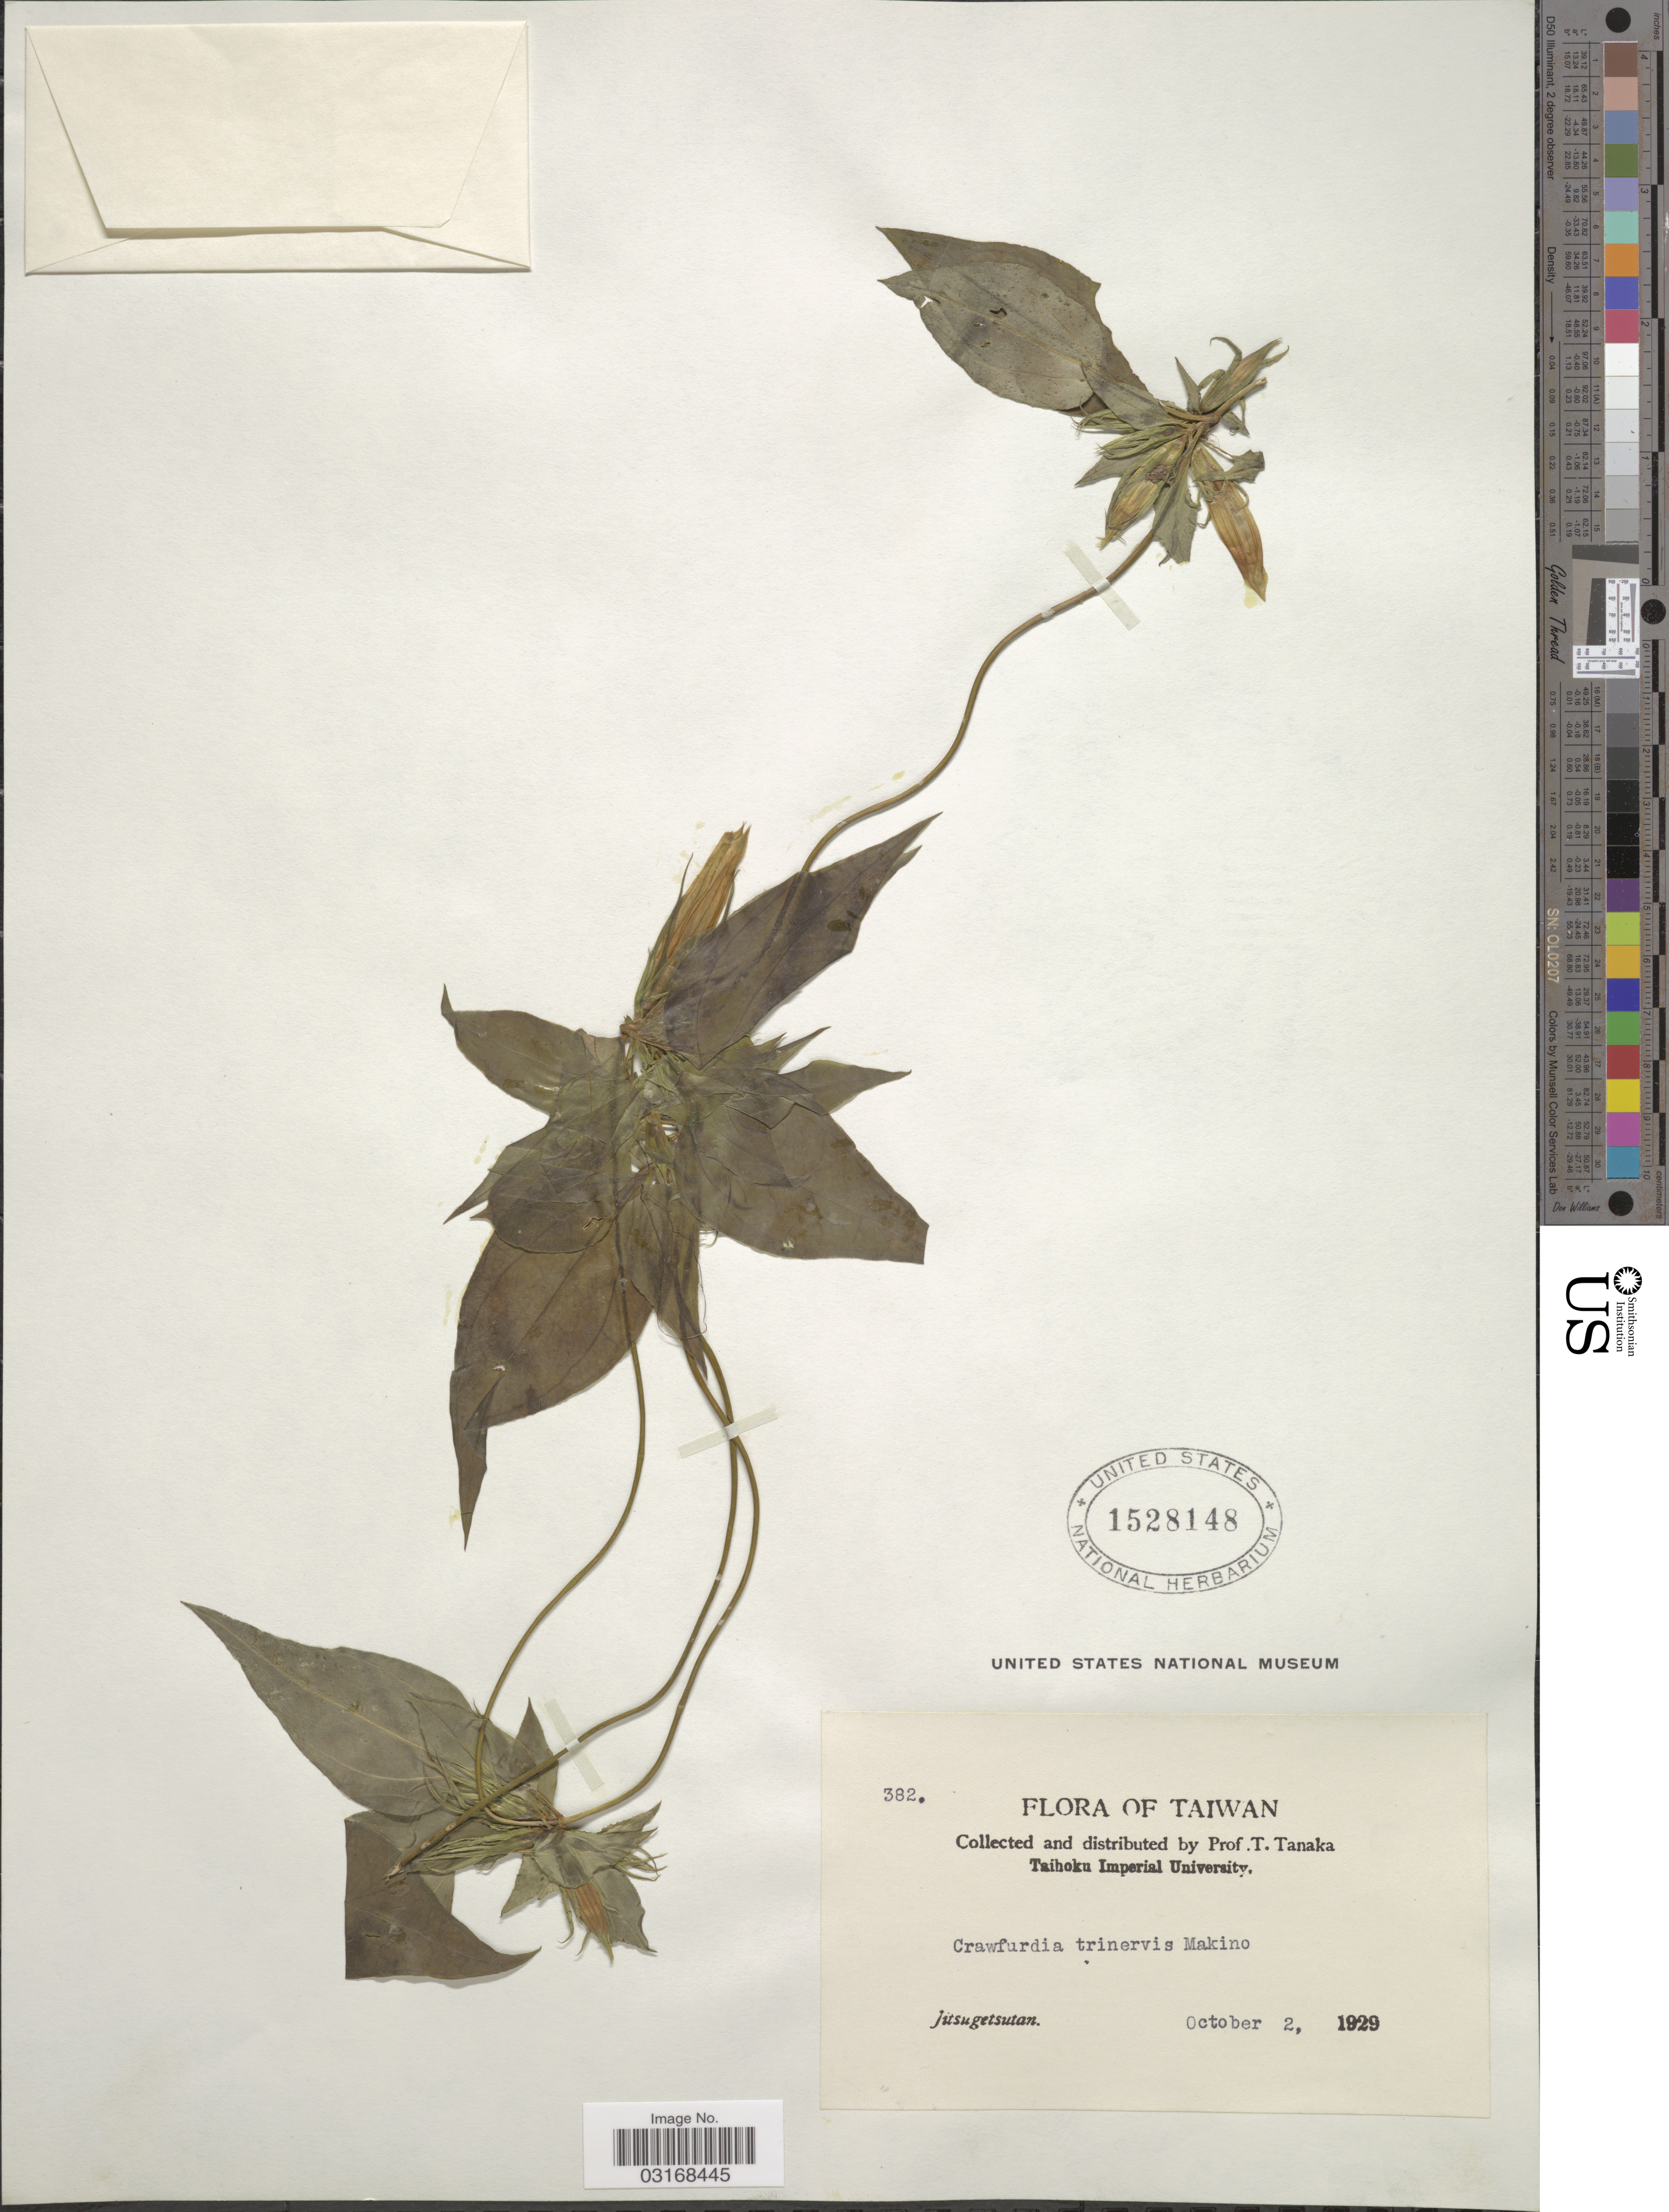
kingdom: Plantae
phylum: Tracheophyta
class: Magnoliopsida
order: Gentianales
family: Gentianaceae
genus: Crawfurdia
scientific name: Crawfurdia japonica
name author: Siebold & Zucc.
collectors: T. Tanaka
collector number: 382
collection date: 1929-10-02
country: Taiwan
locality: Jitsugetsutan.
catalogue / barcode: US 1528148